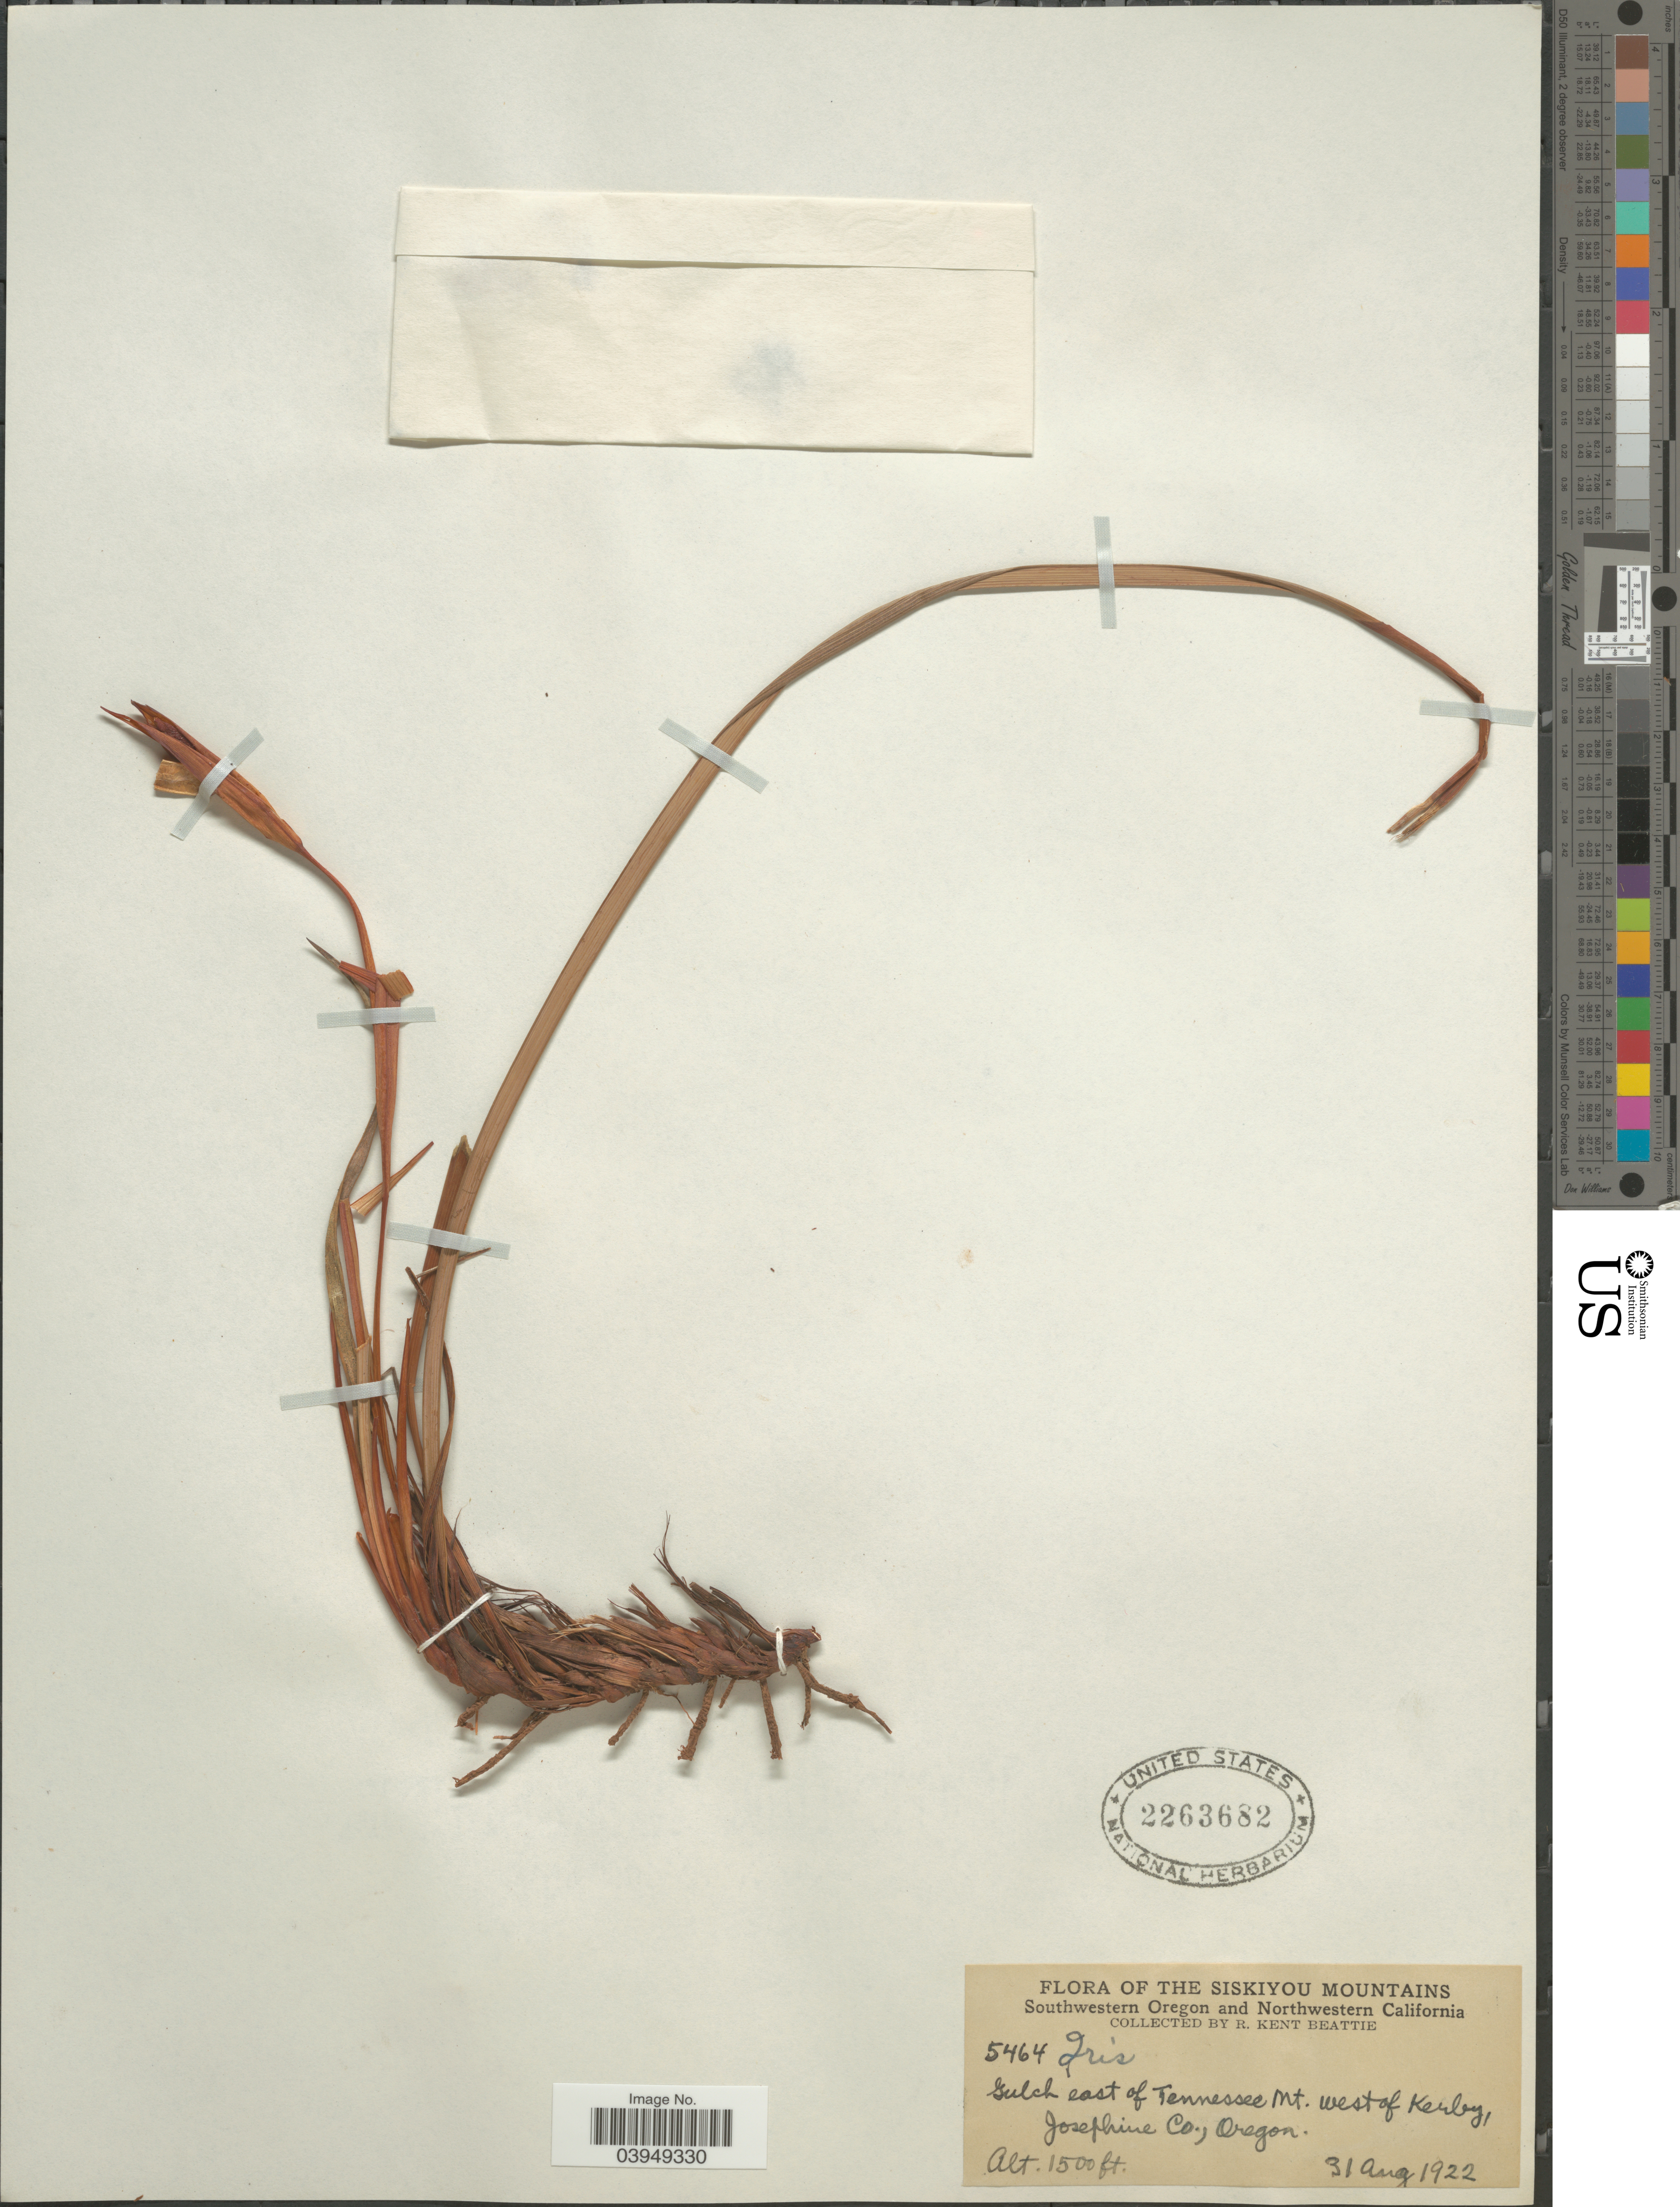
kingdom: Plantae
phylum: Tracheophyta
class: Liliopsida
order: Asparagales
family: Iridaceae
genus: Iris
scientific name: Iris sp.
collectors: R. K. Beattie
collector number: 5464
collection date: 1922-08-31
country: United States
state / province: Oregon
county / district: Josephine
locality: The Siskiyou Mountains. Southwestern Oregon. Gulch east of Tennessee Mt. west of Kerby, Josephine Co.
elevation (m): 457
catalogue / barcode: US 2263682